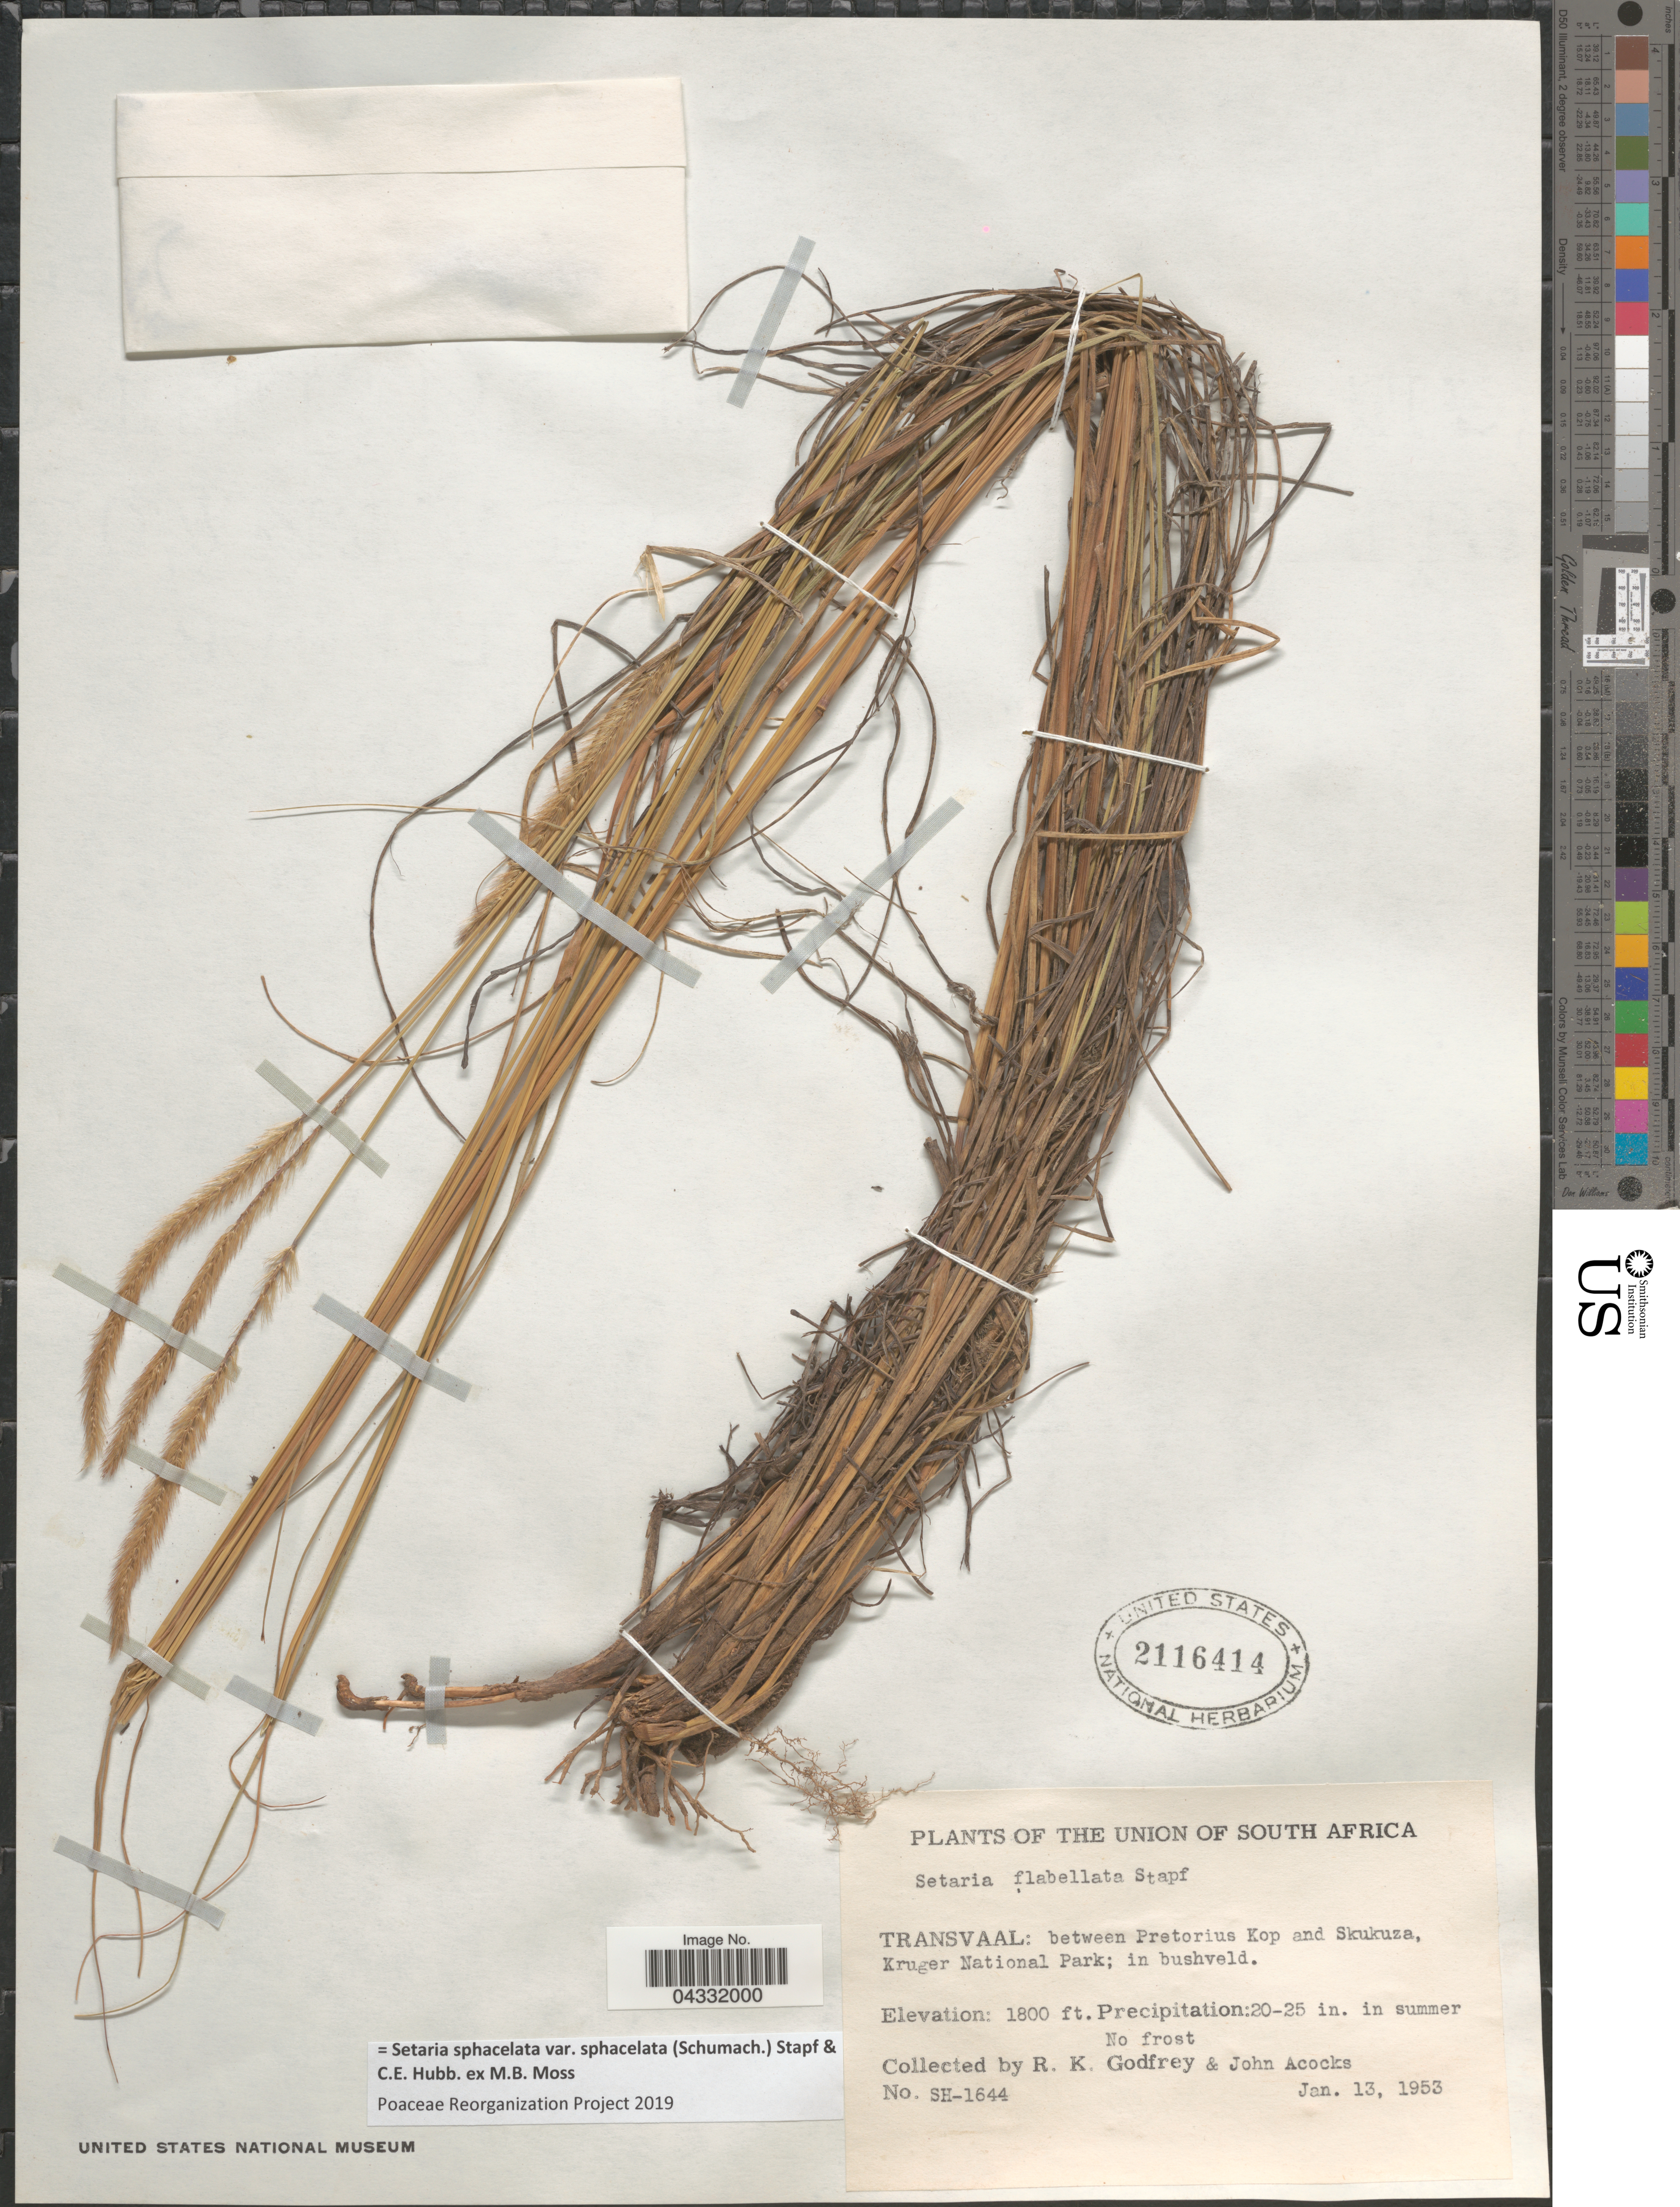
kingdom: Plantae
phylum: Tracheophyta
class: Liliopsida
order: Poales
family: Poaceae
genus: Setaria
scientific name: Setaria sphacelata var. sphacelata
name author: (Schumach.) Stapf & C. E. Hubb. ex M.B. Moss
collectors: R. K. Godfrey & J. P. Acocks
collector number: SH-1644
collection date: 1953-01-13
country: South Africa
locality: Union of South Africa. Transvaal: between Pretorius Kop and Skukuza, Kruger National Park.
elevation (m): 549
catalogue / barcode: US 2116414